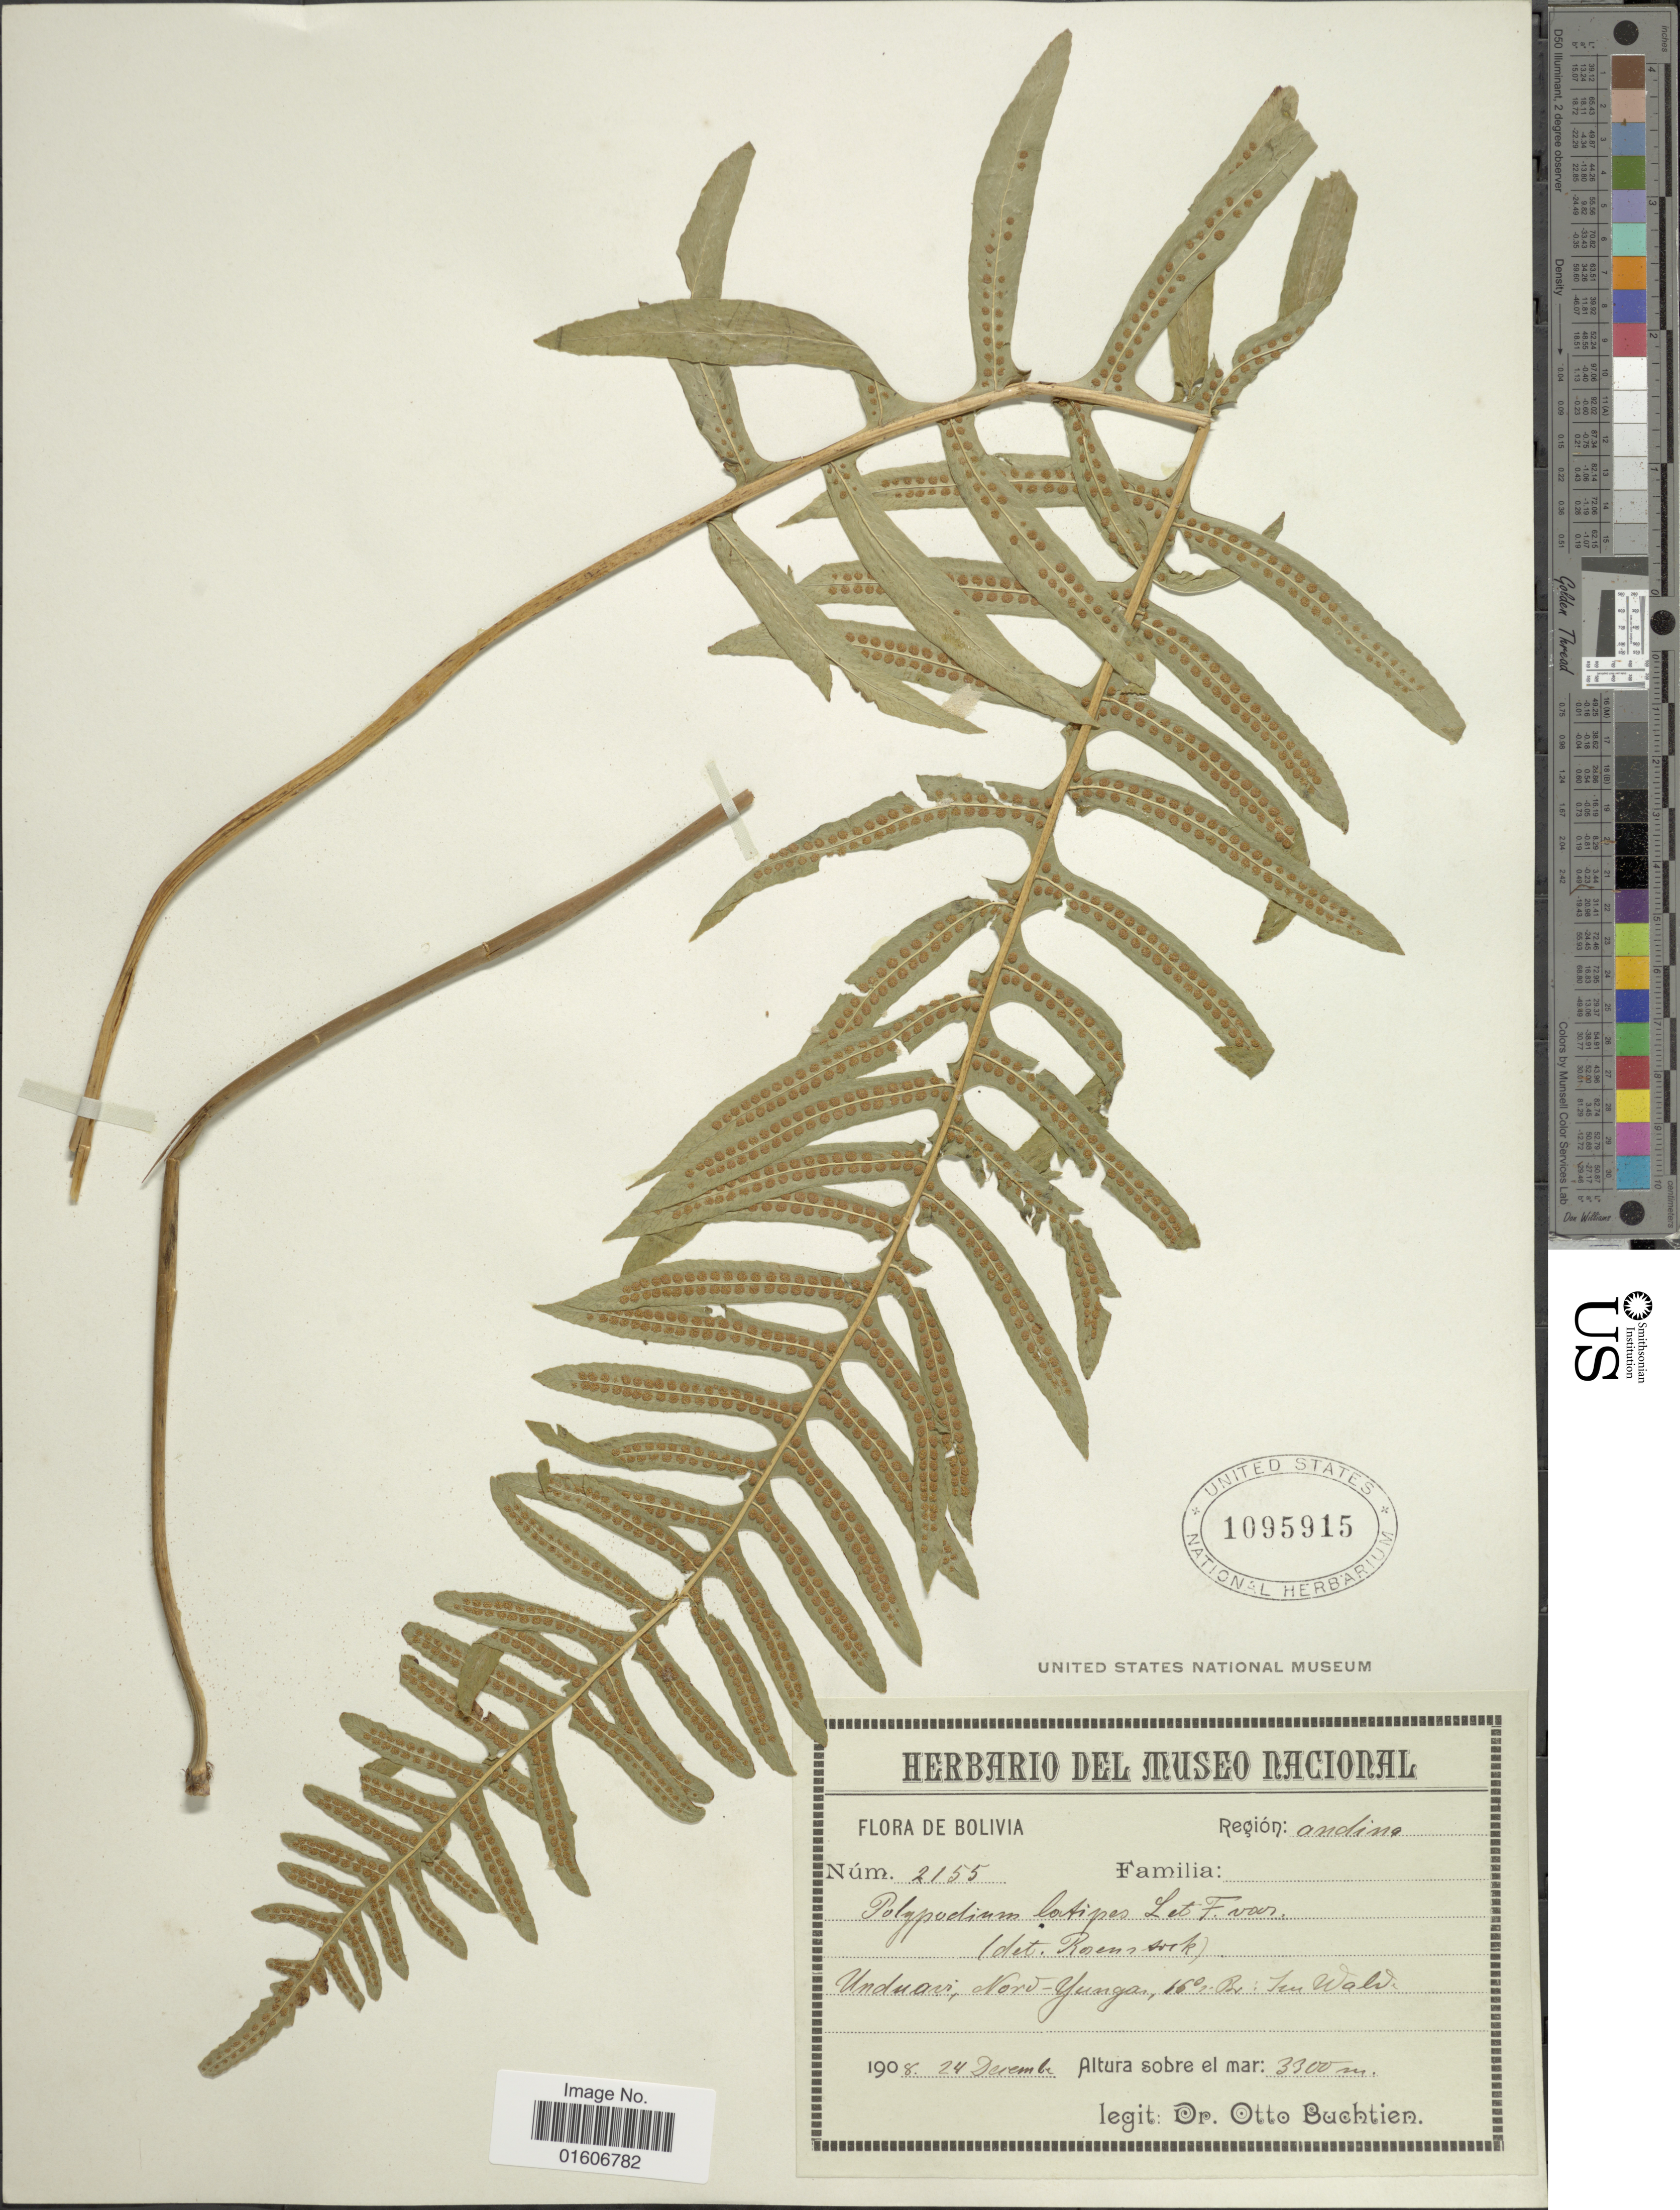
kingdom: Plantae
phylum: Tracheophyta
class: Polypodiopsida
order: Polypodiales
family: Polypodiaceae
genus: Serpocaulon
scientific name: Serpocaulon loriceum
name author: (L.) A.R. Sm.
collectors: O. Buchtien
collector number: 2155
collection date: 1908-12-24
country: Bolivia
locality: Unduavi; Nord-Yungas, 16° Br: Im Waldr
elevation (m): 3300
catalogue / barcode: US 1095915